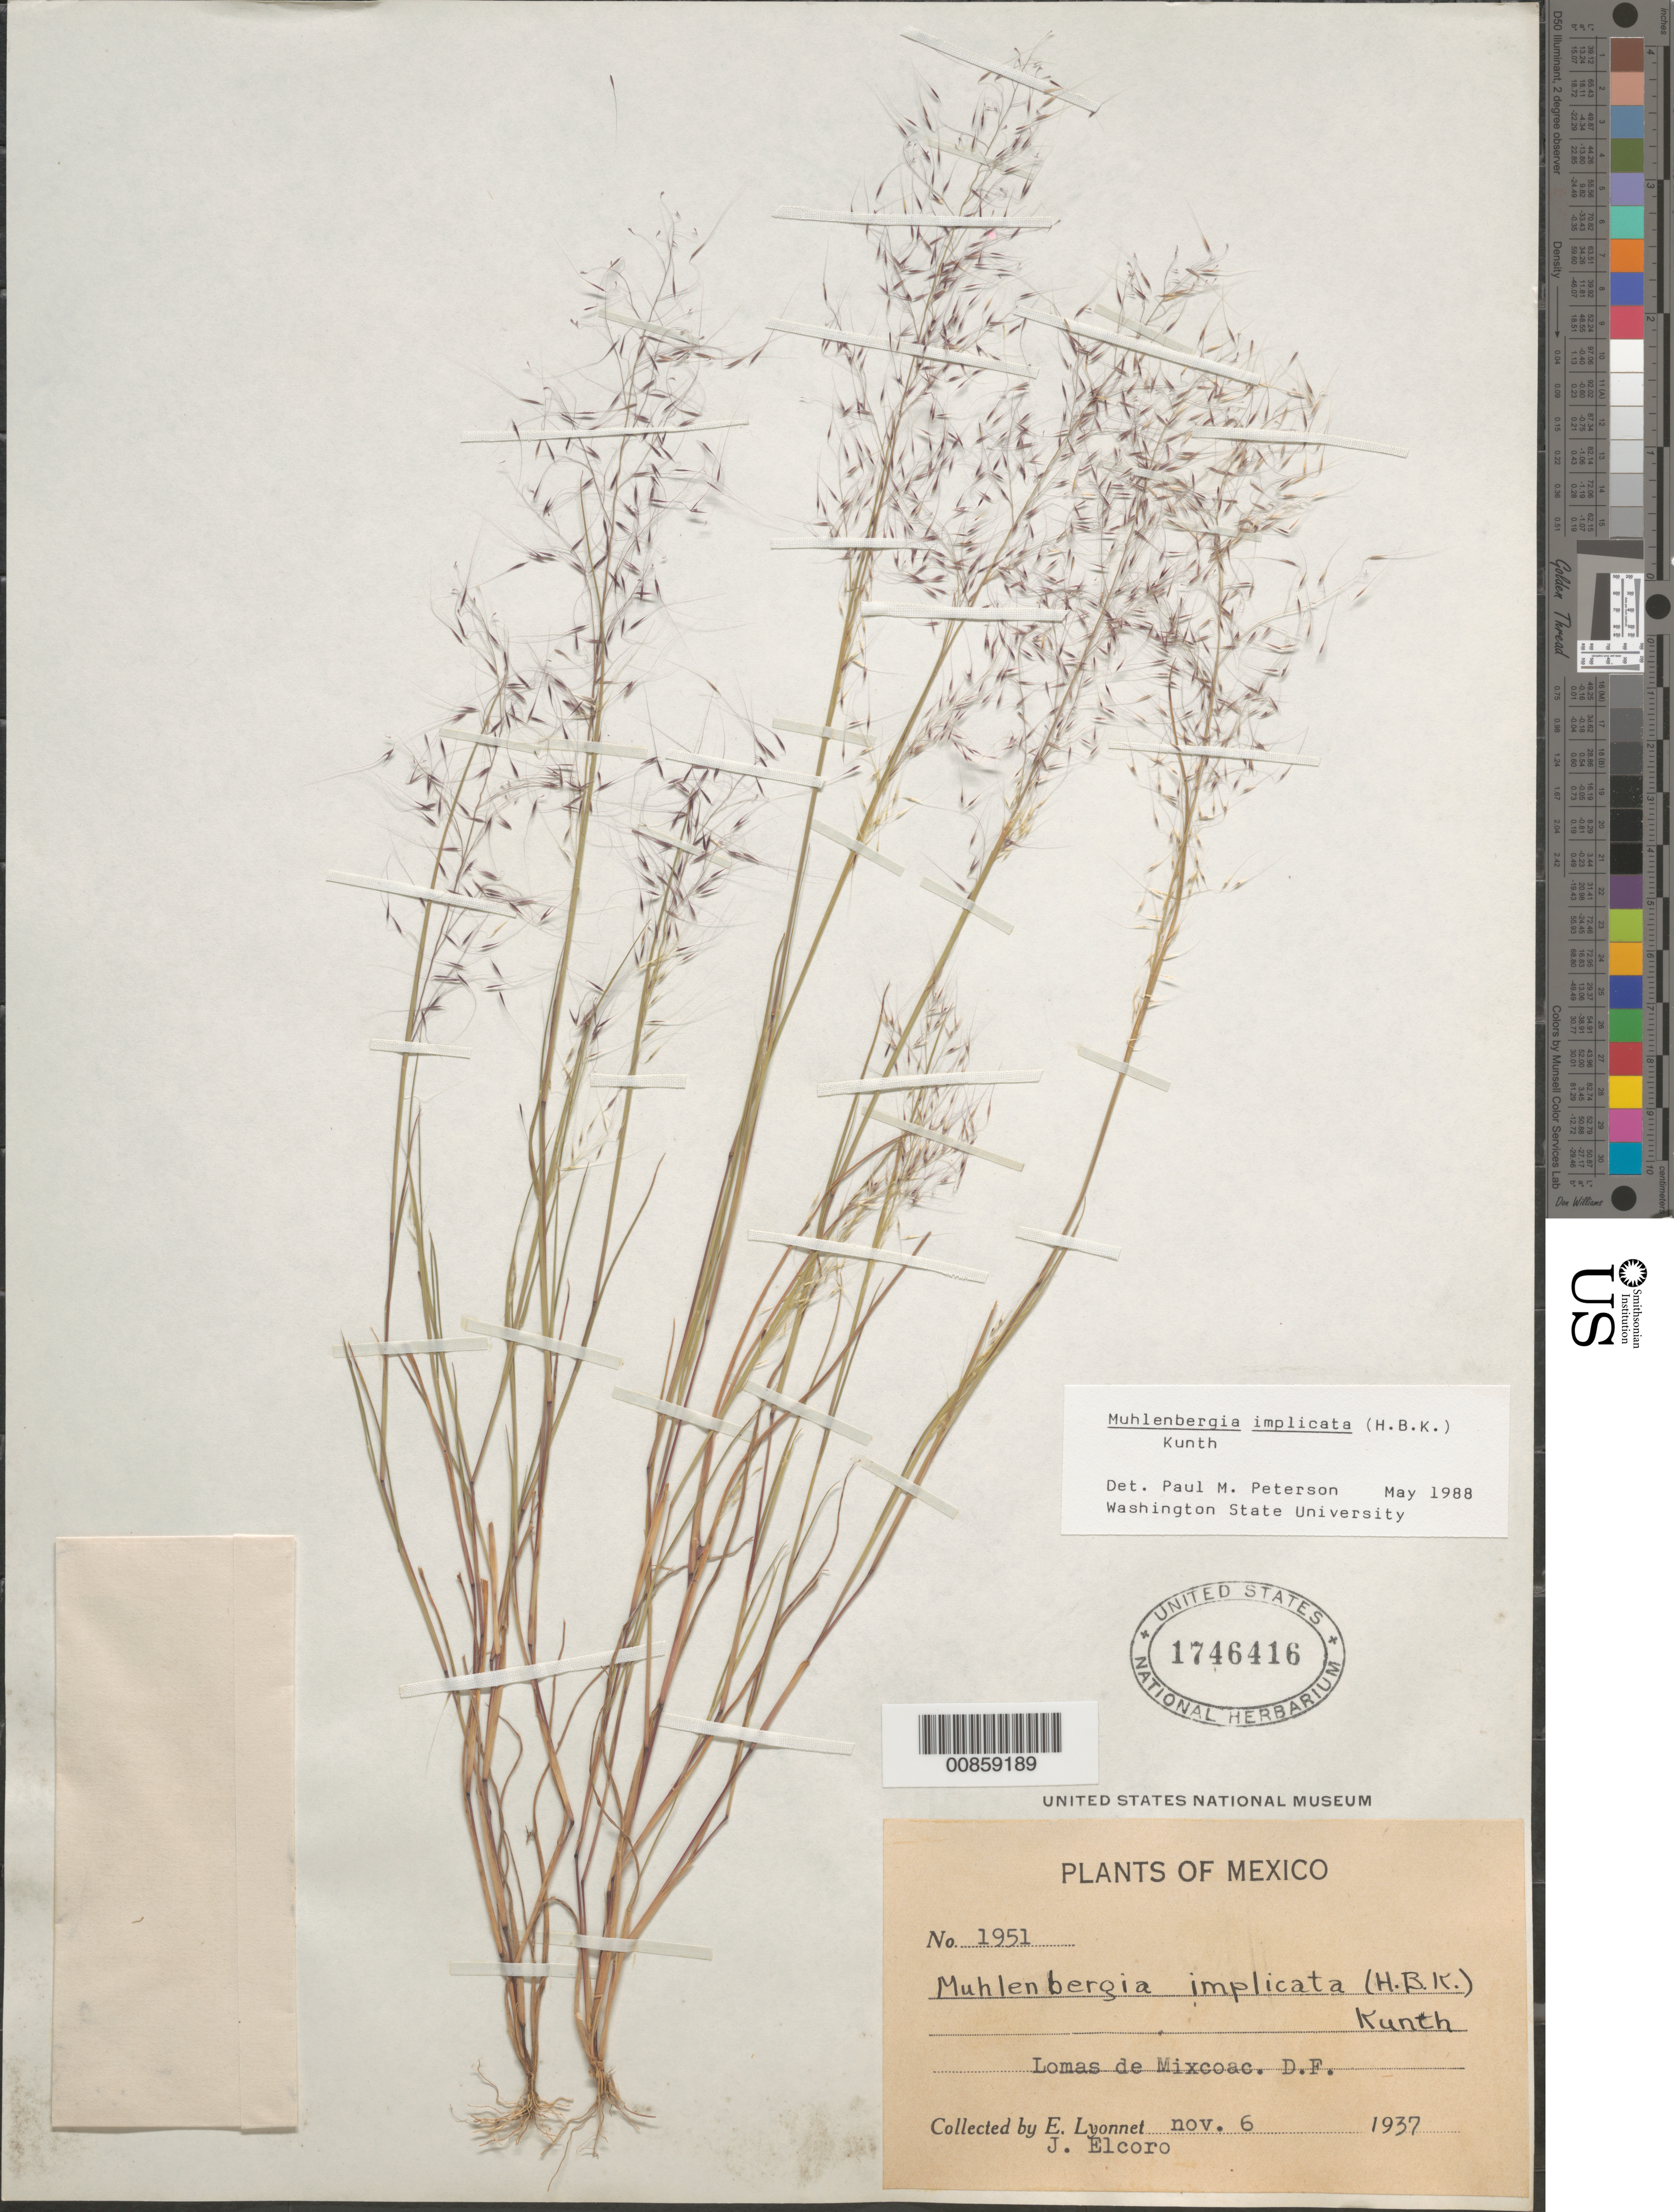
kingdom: Plantae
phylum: Tracheophyta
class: Liliopsida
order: Poales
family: Poaceae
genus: Muhlenbergia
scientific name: Muhlenbergia implicata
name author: (Kunth) Trin.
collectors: Bro. E. Lyonnet & J. Elcoro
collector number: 1951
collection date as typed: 06 Nov 1937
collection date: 1937-11-06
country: Mexico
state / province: Distrito Federal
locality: Lomas de Mixcoac, D.F.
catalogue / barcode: US 1746416